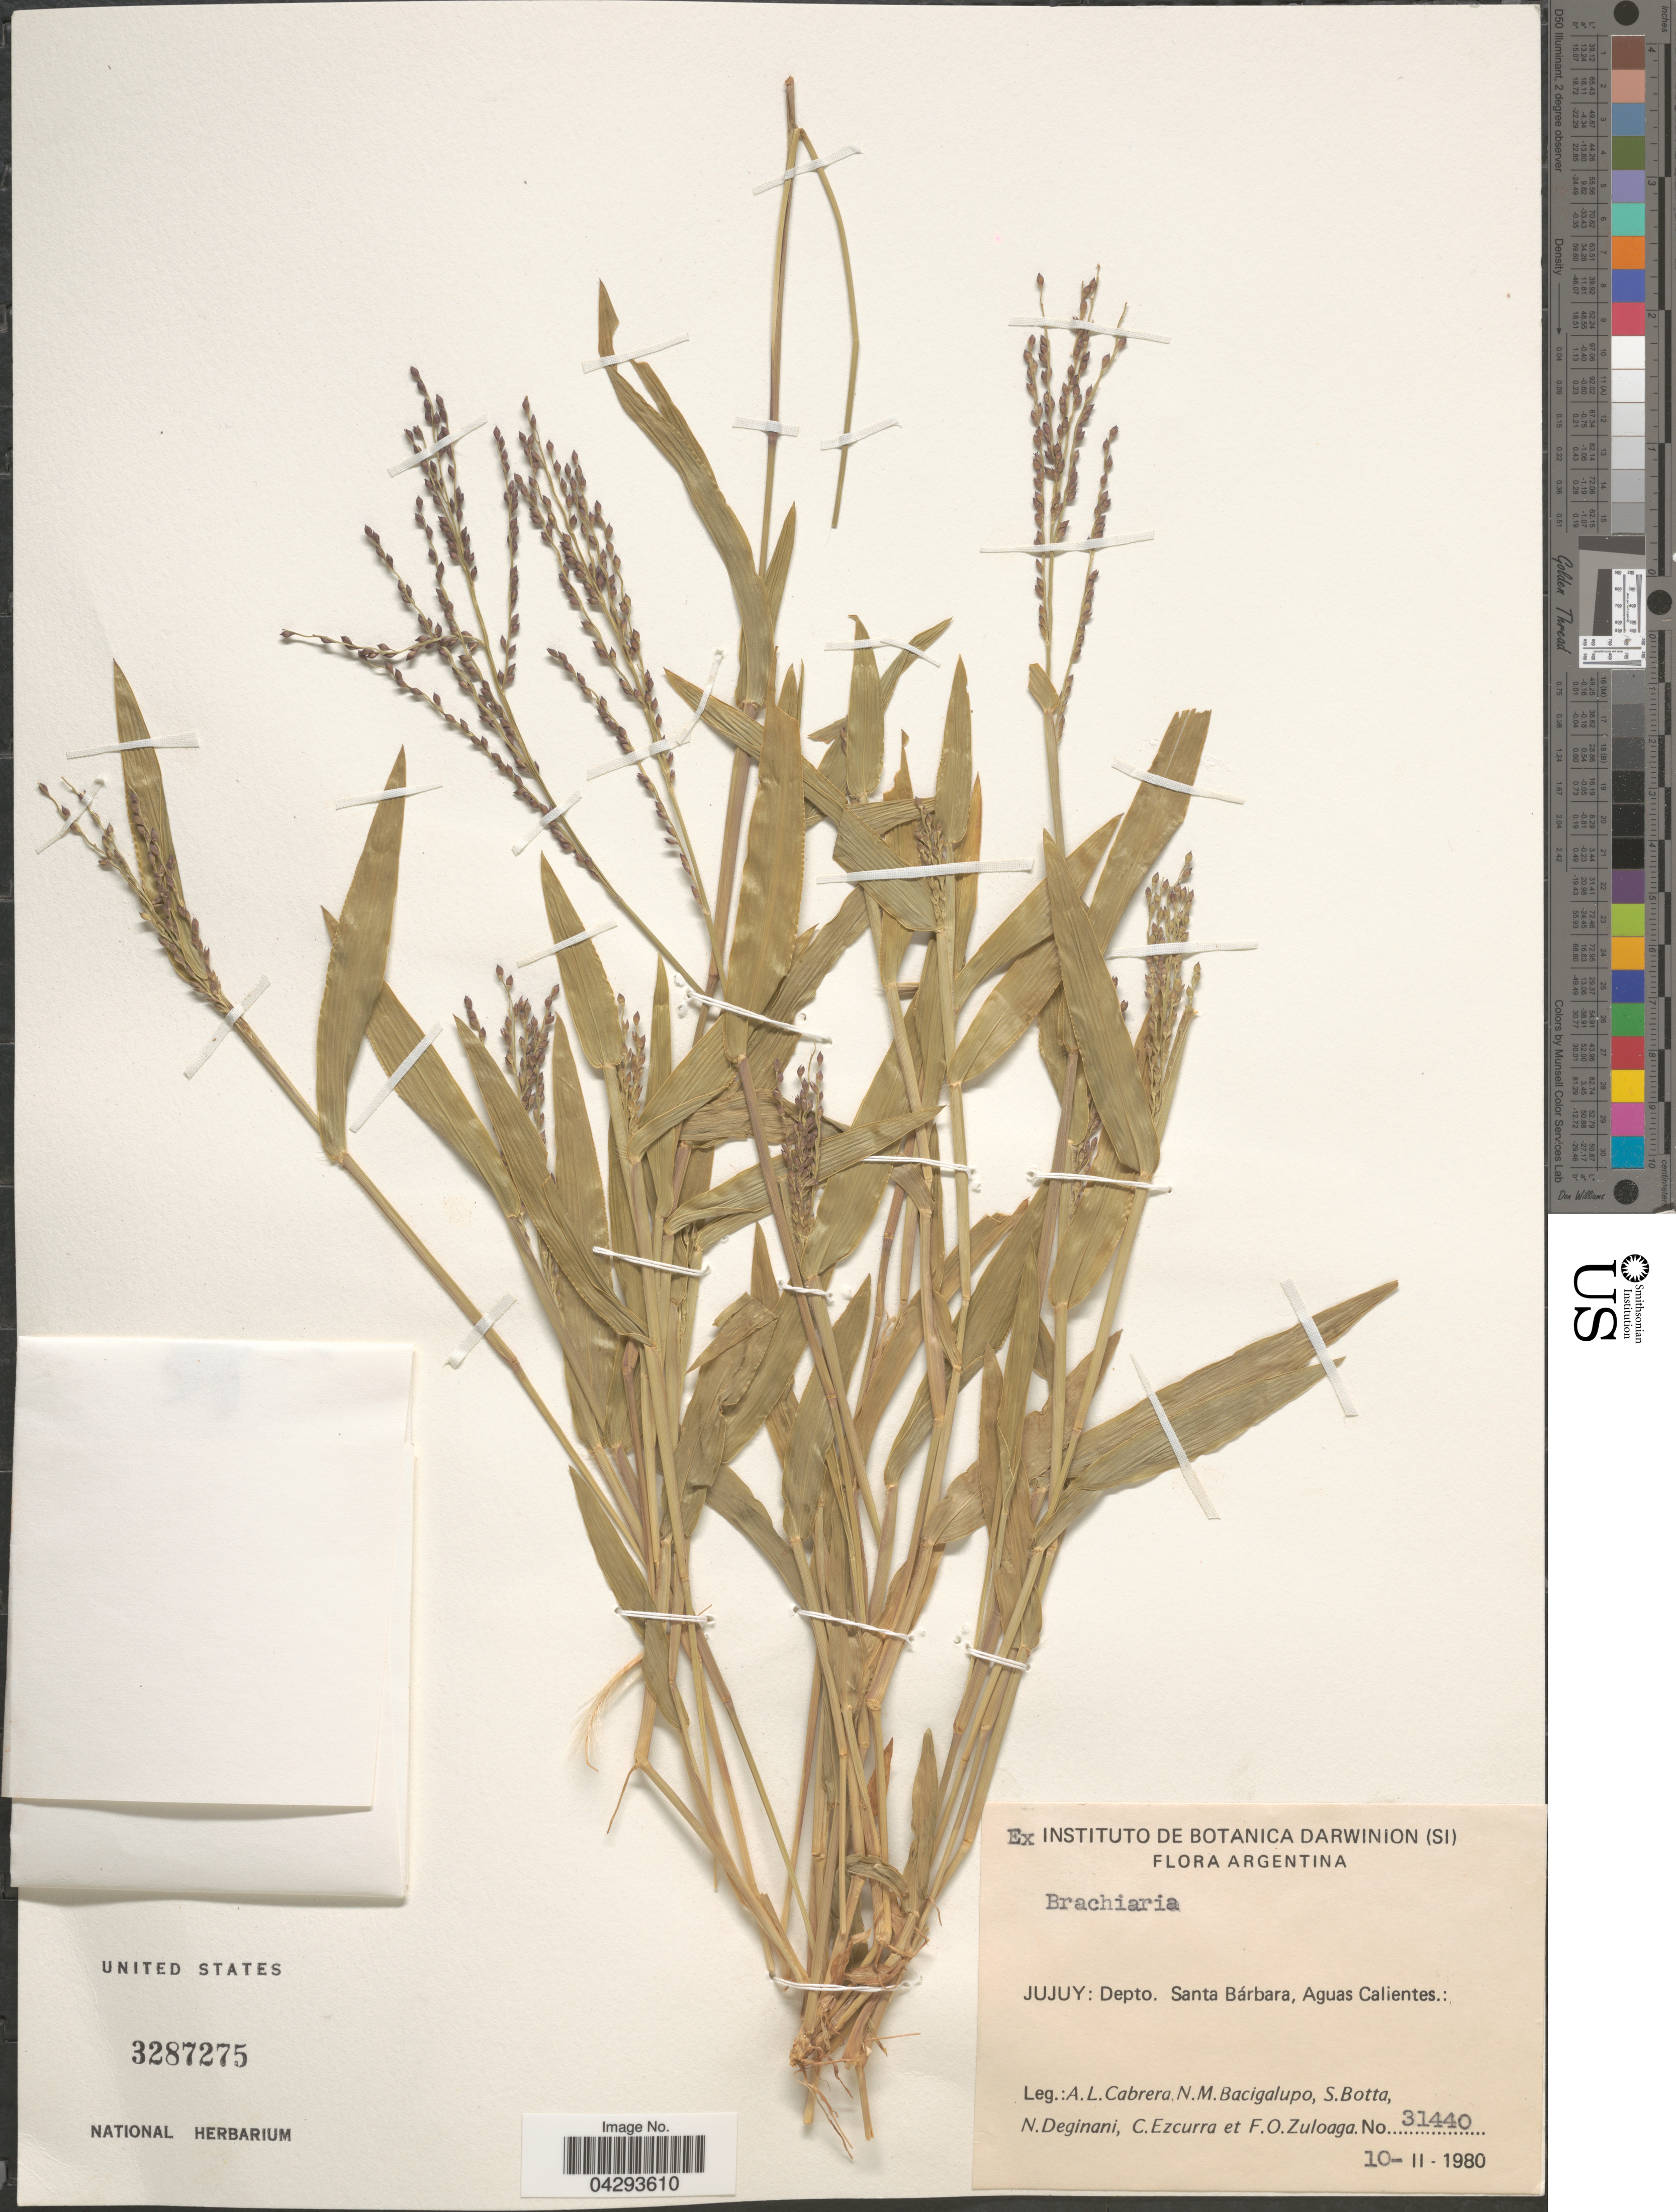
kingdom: Plantae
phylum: Tracheophyta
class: Liliopsida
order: Poales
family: Poaceae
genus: Urochloa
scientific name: Urochloa sp.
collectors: A. L. Cabrera, N. M. Bacigalupo, S. Botta, N. Deginani & et al.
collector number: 31440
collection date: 1980-02-10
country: Argentina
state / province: Jujuy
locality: Depto. Santa Bárbara, Aguas Calientes.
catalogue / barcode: US 3287275